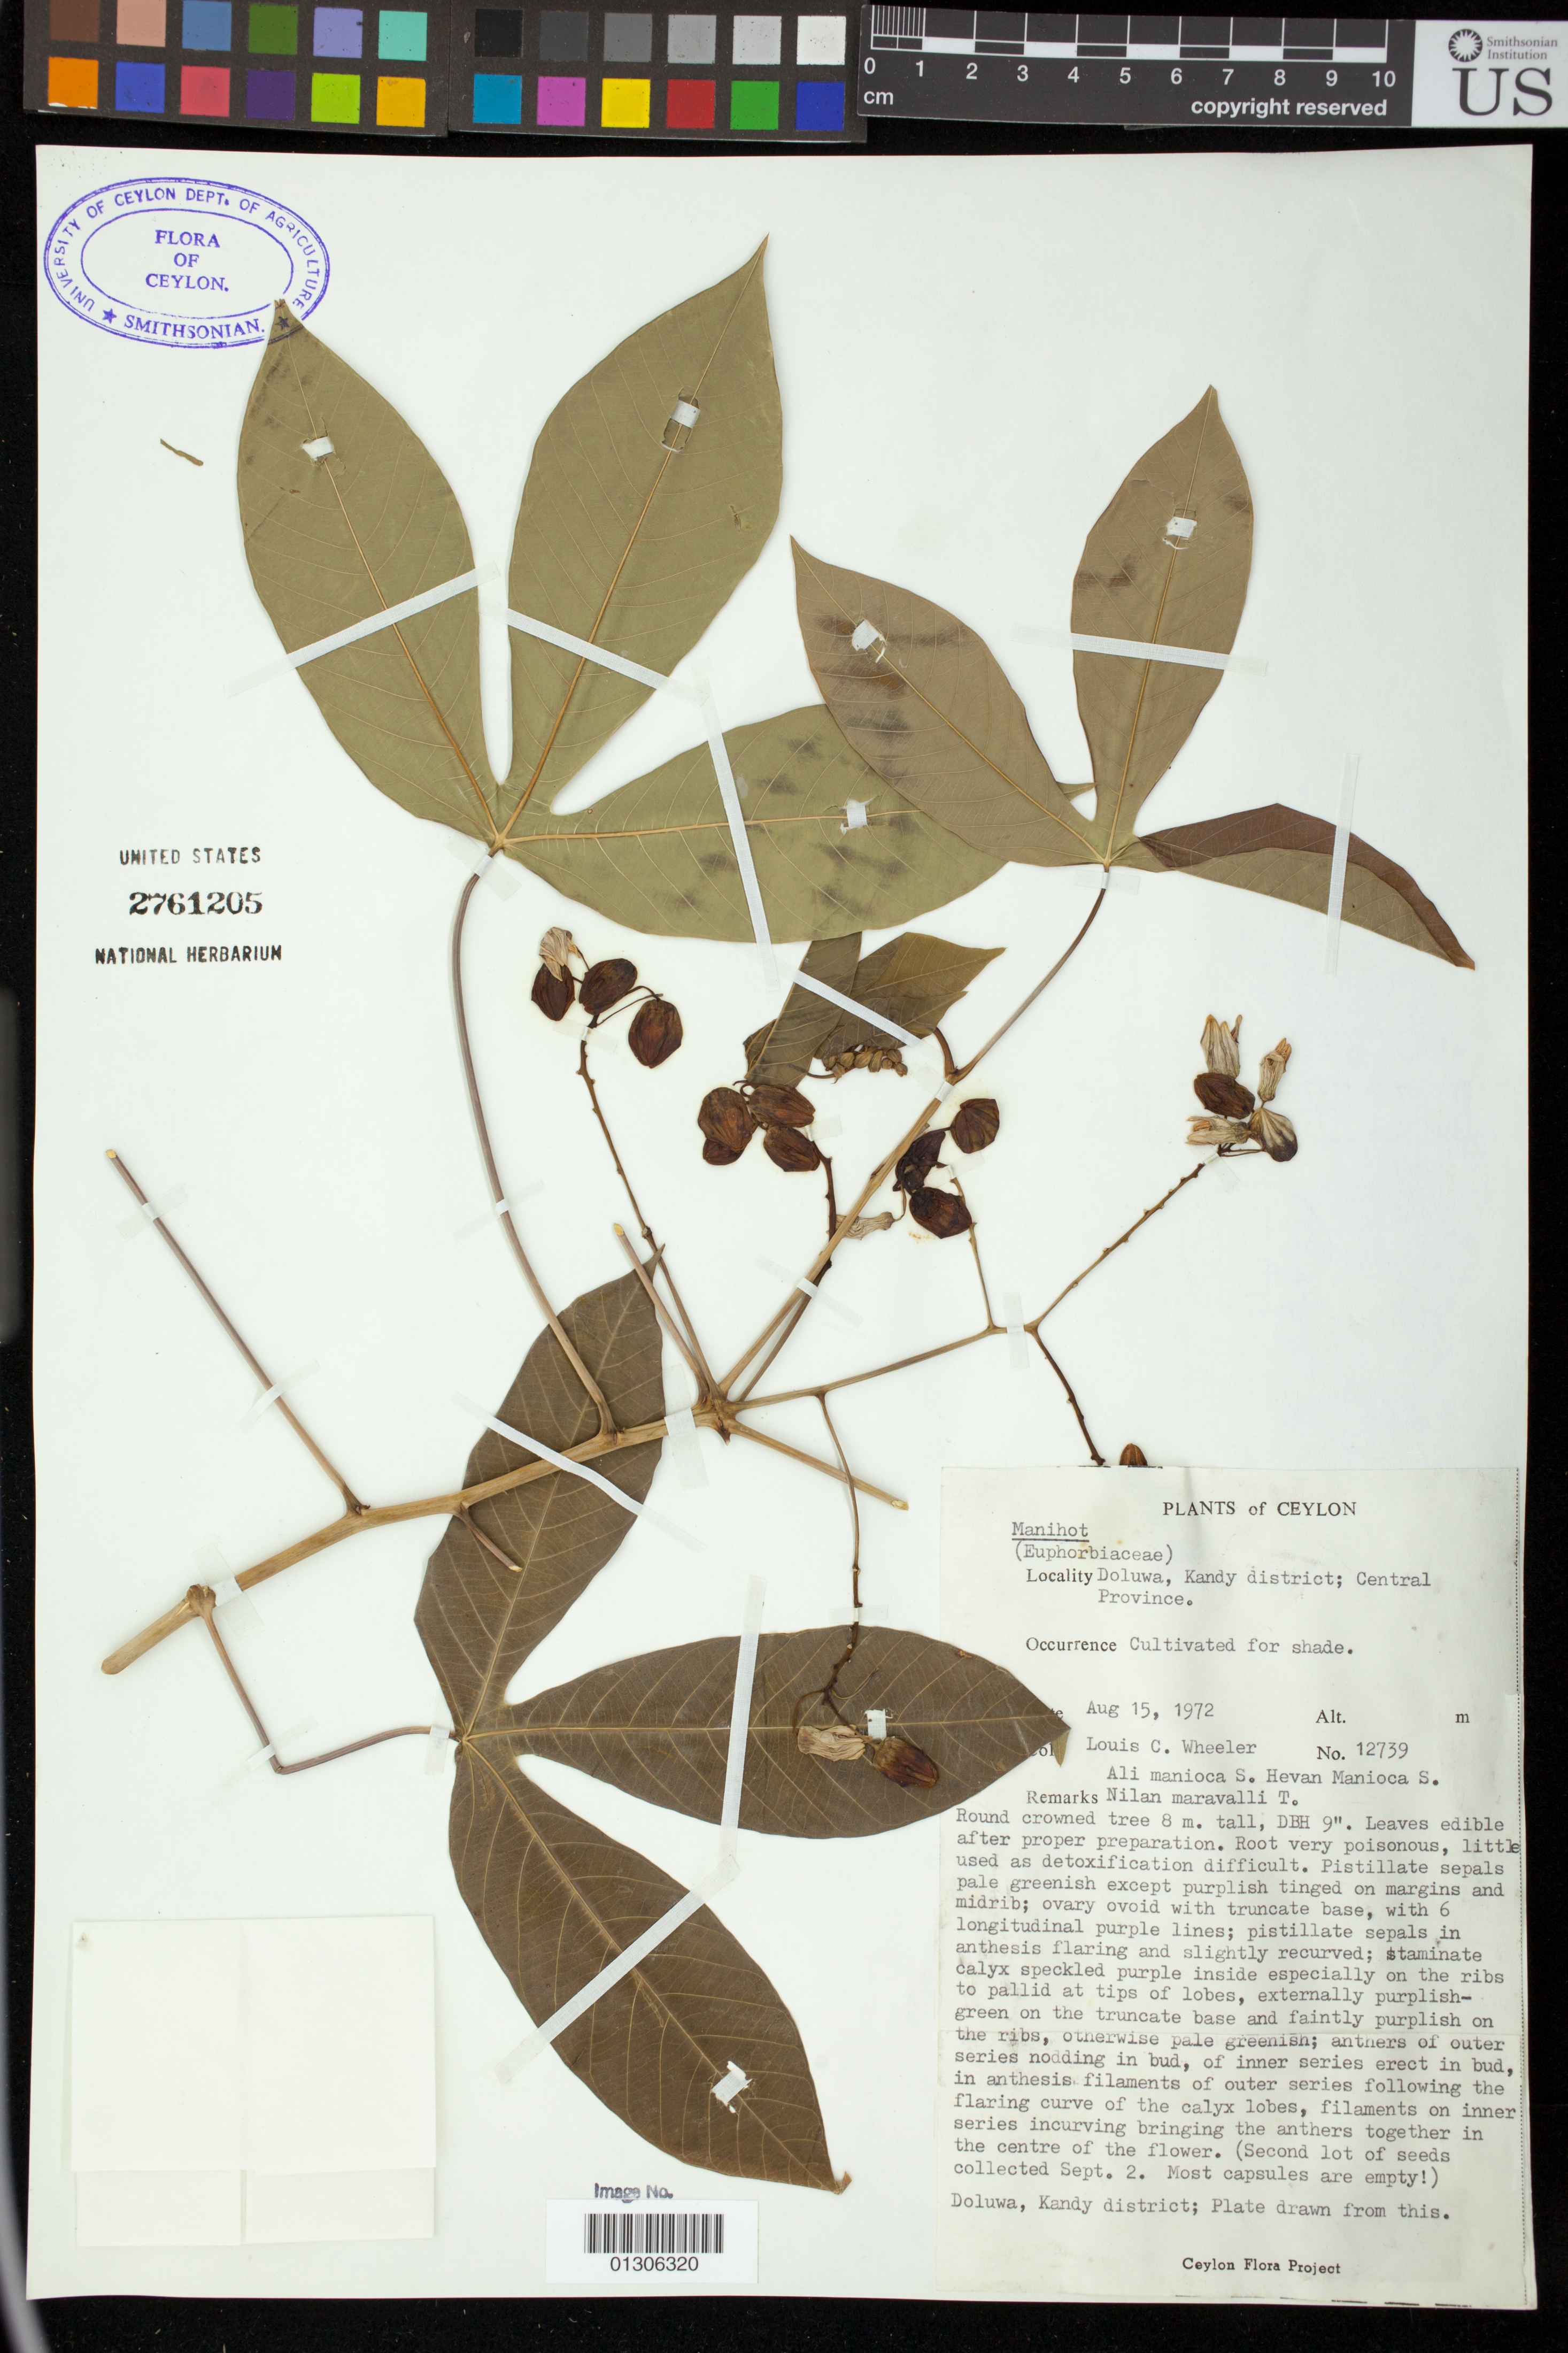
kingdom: Plantae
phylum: Tracheophyta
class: Magnoliopsida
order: Malpighiales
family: Euphorbiaceae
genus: Manihot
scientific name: Manihot glaziovii x M. esculenta Crantz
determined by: Mendoza, M.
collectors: L. C. Wheeler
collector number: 12739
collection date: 1972-08-15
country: Sri Lanka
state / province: Central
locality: Doluwa, Kandy district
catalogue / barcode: US 2761205